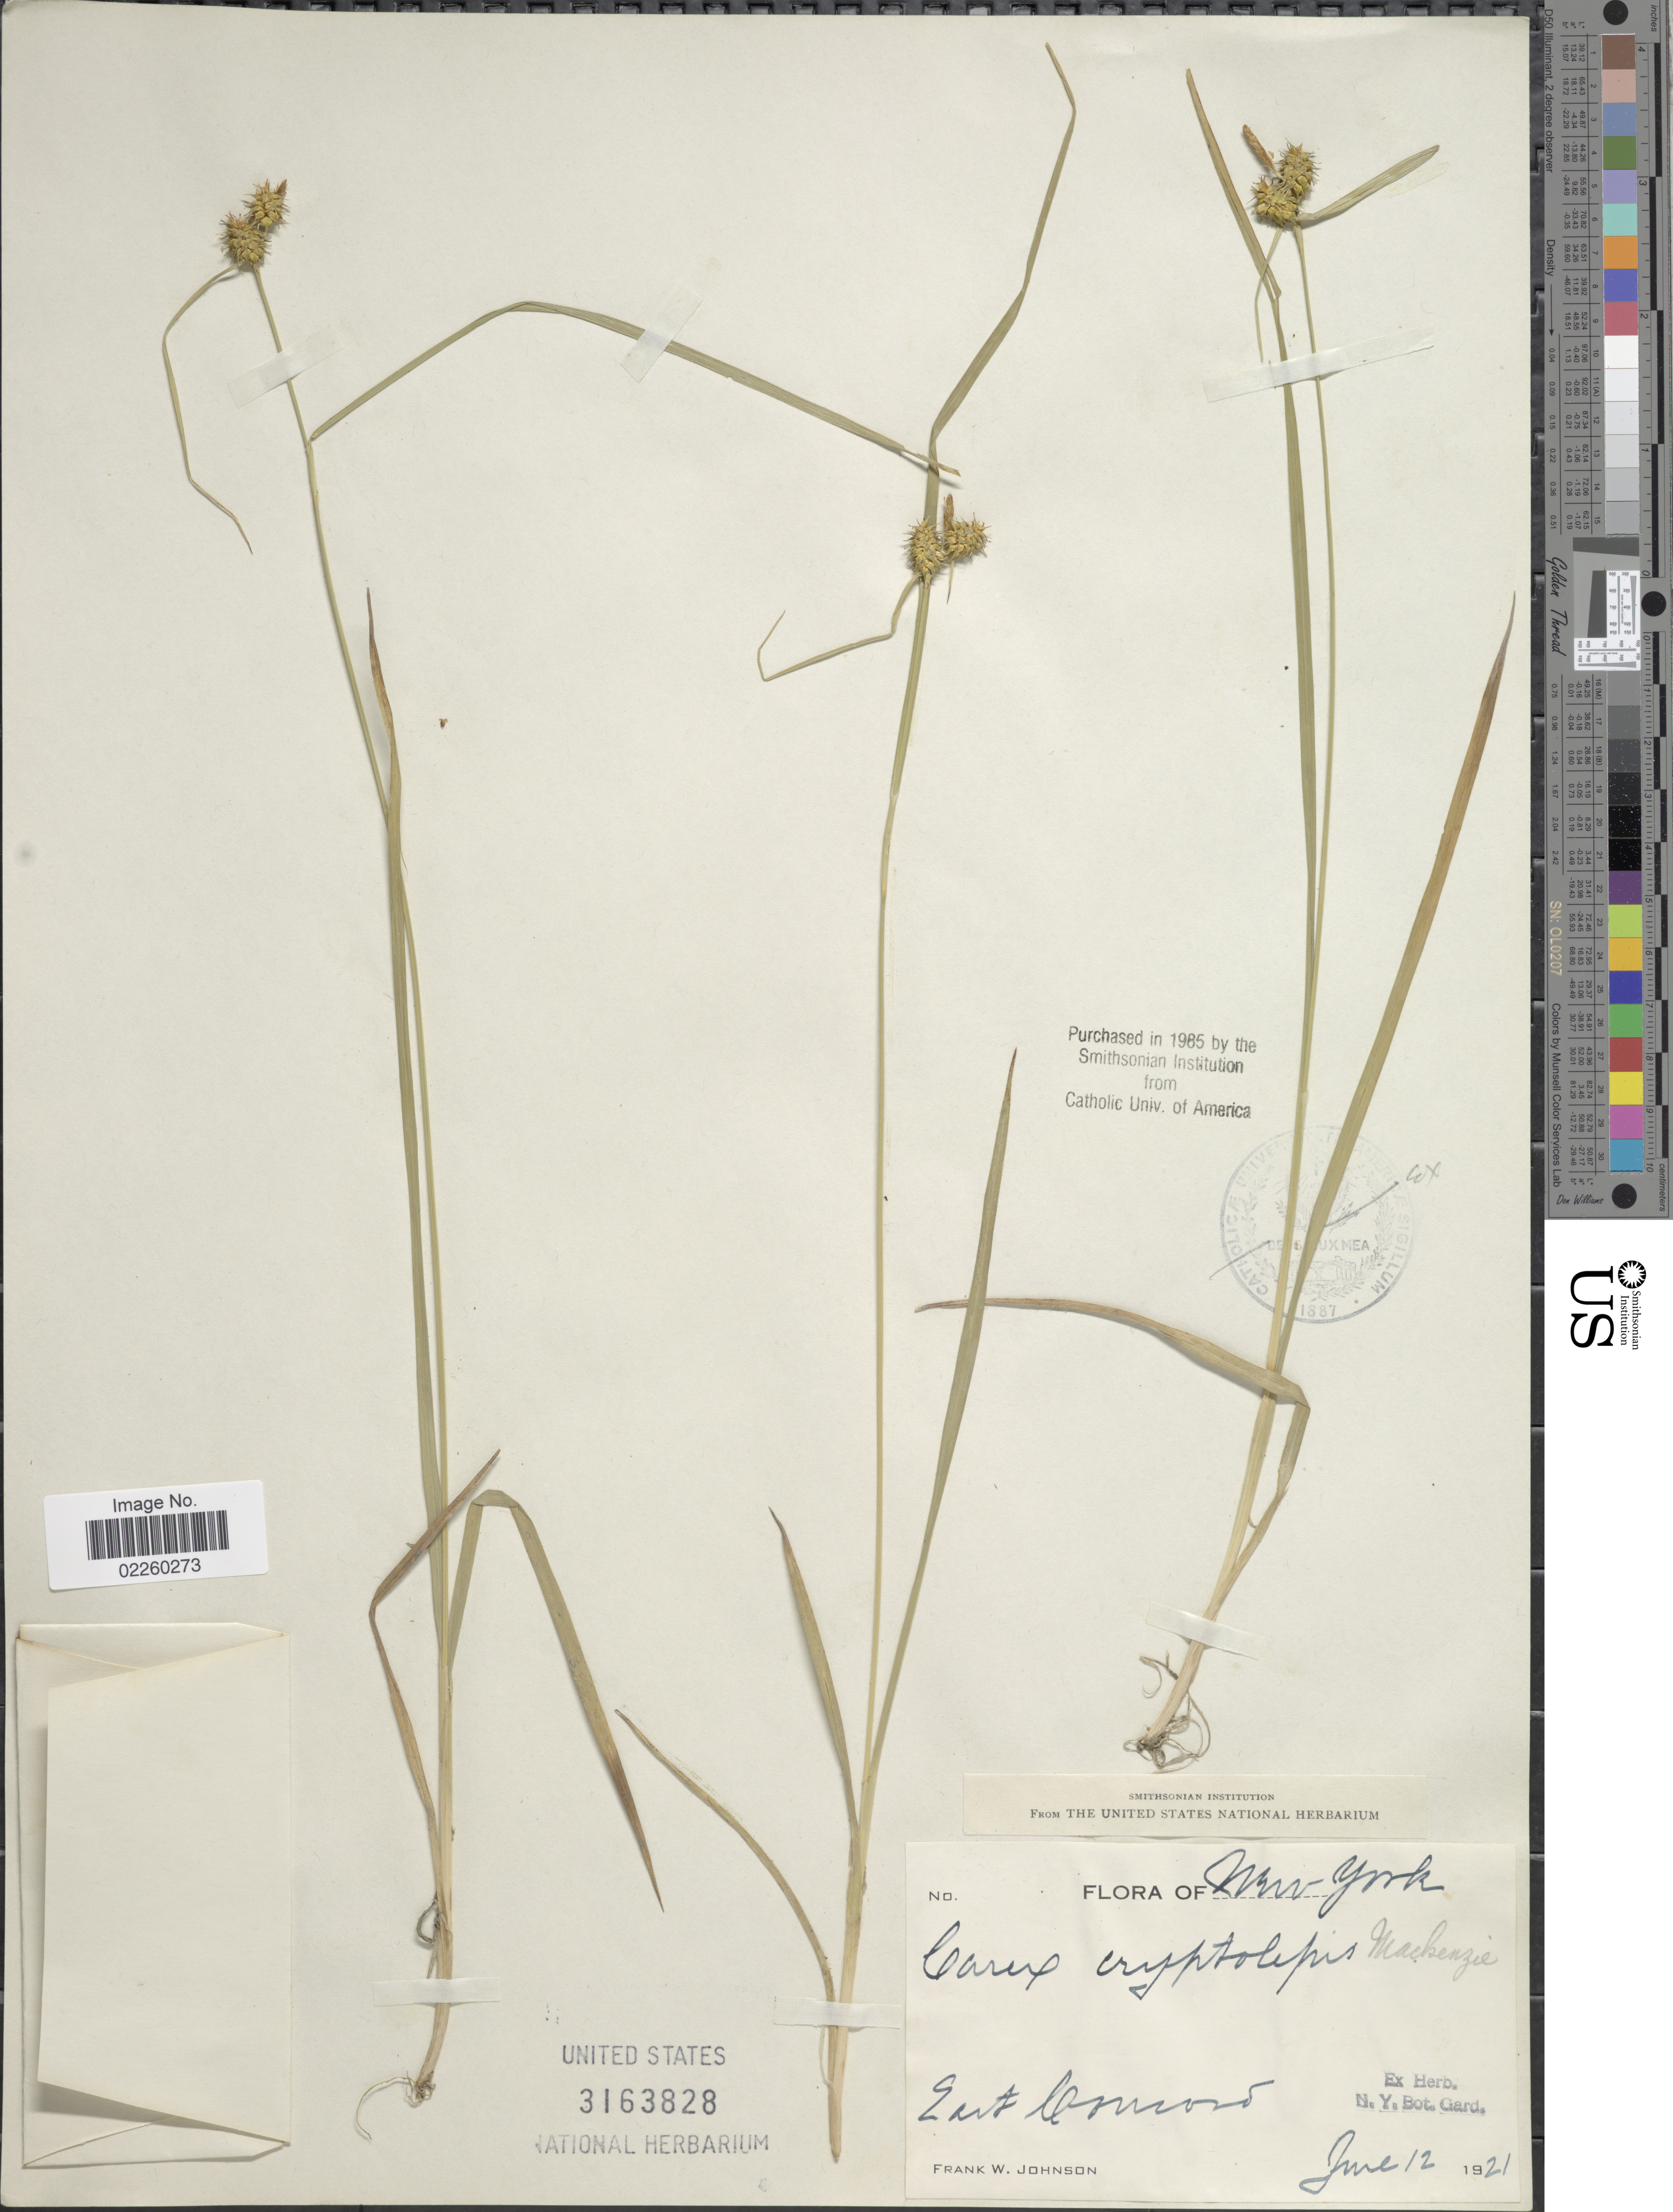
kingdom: Plantae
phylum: Tracheophyta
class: Liliopsida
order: Poales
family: Cyperaceae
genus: Carex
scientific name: Carex cryptolepis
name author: Mack.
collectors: F. W. Johnson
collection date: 1921-06-12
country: United States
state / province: New York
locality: East Concord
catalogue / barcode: US 3163828